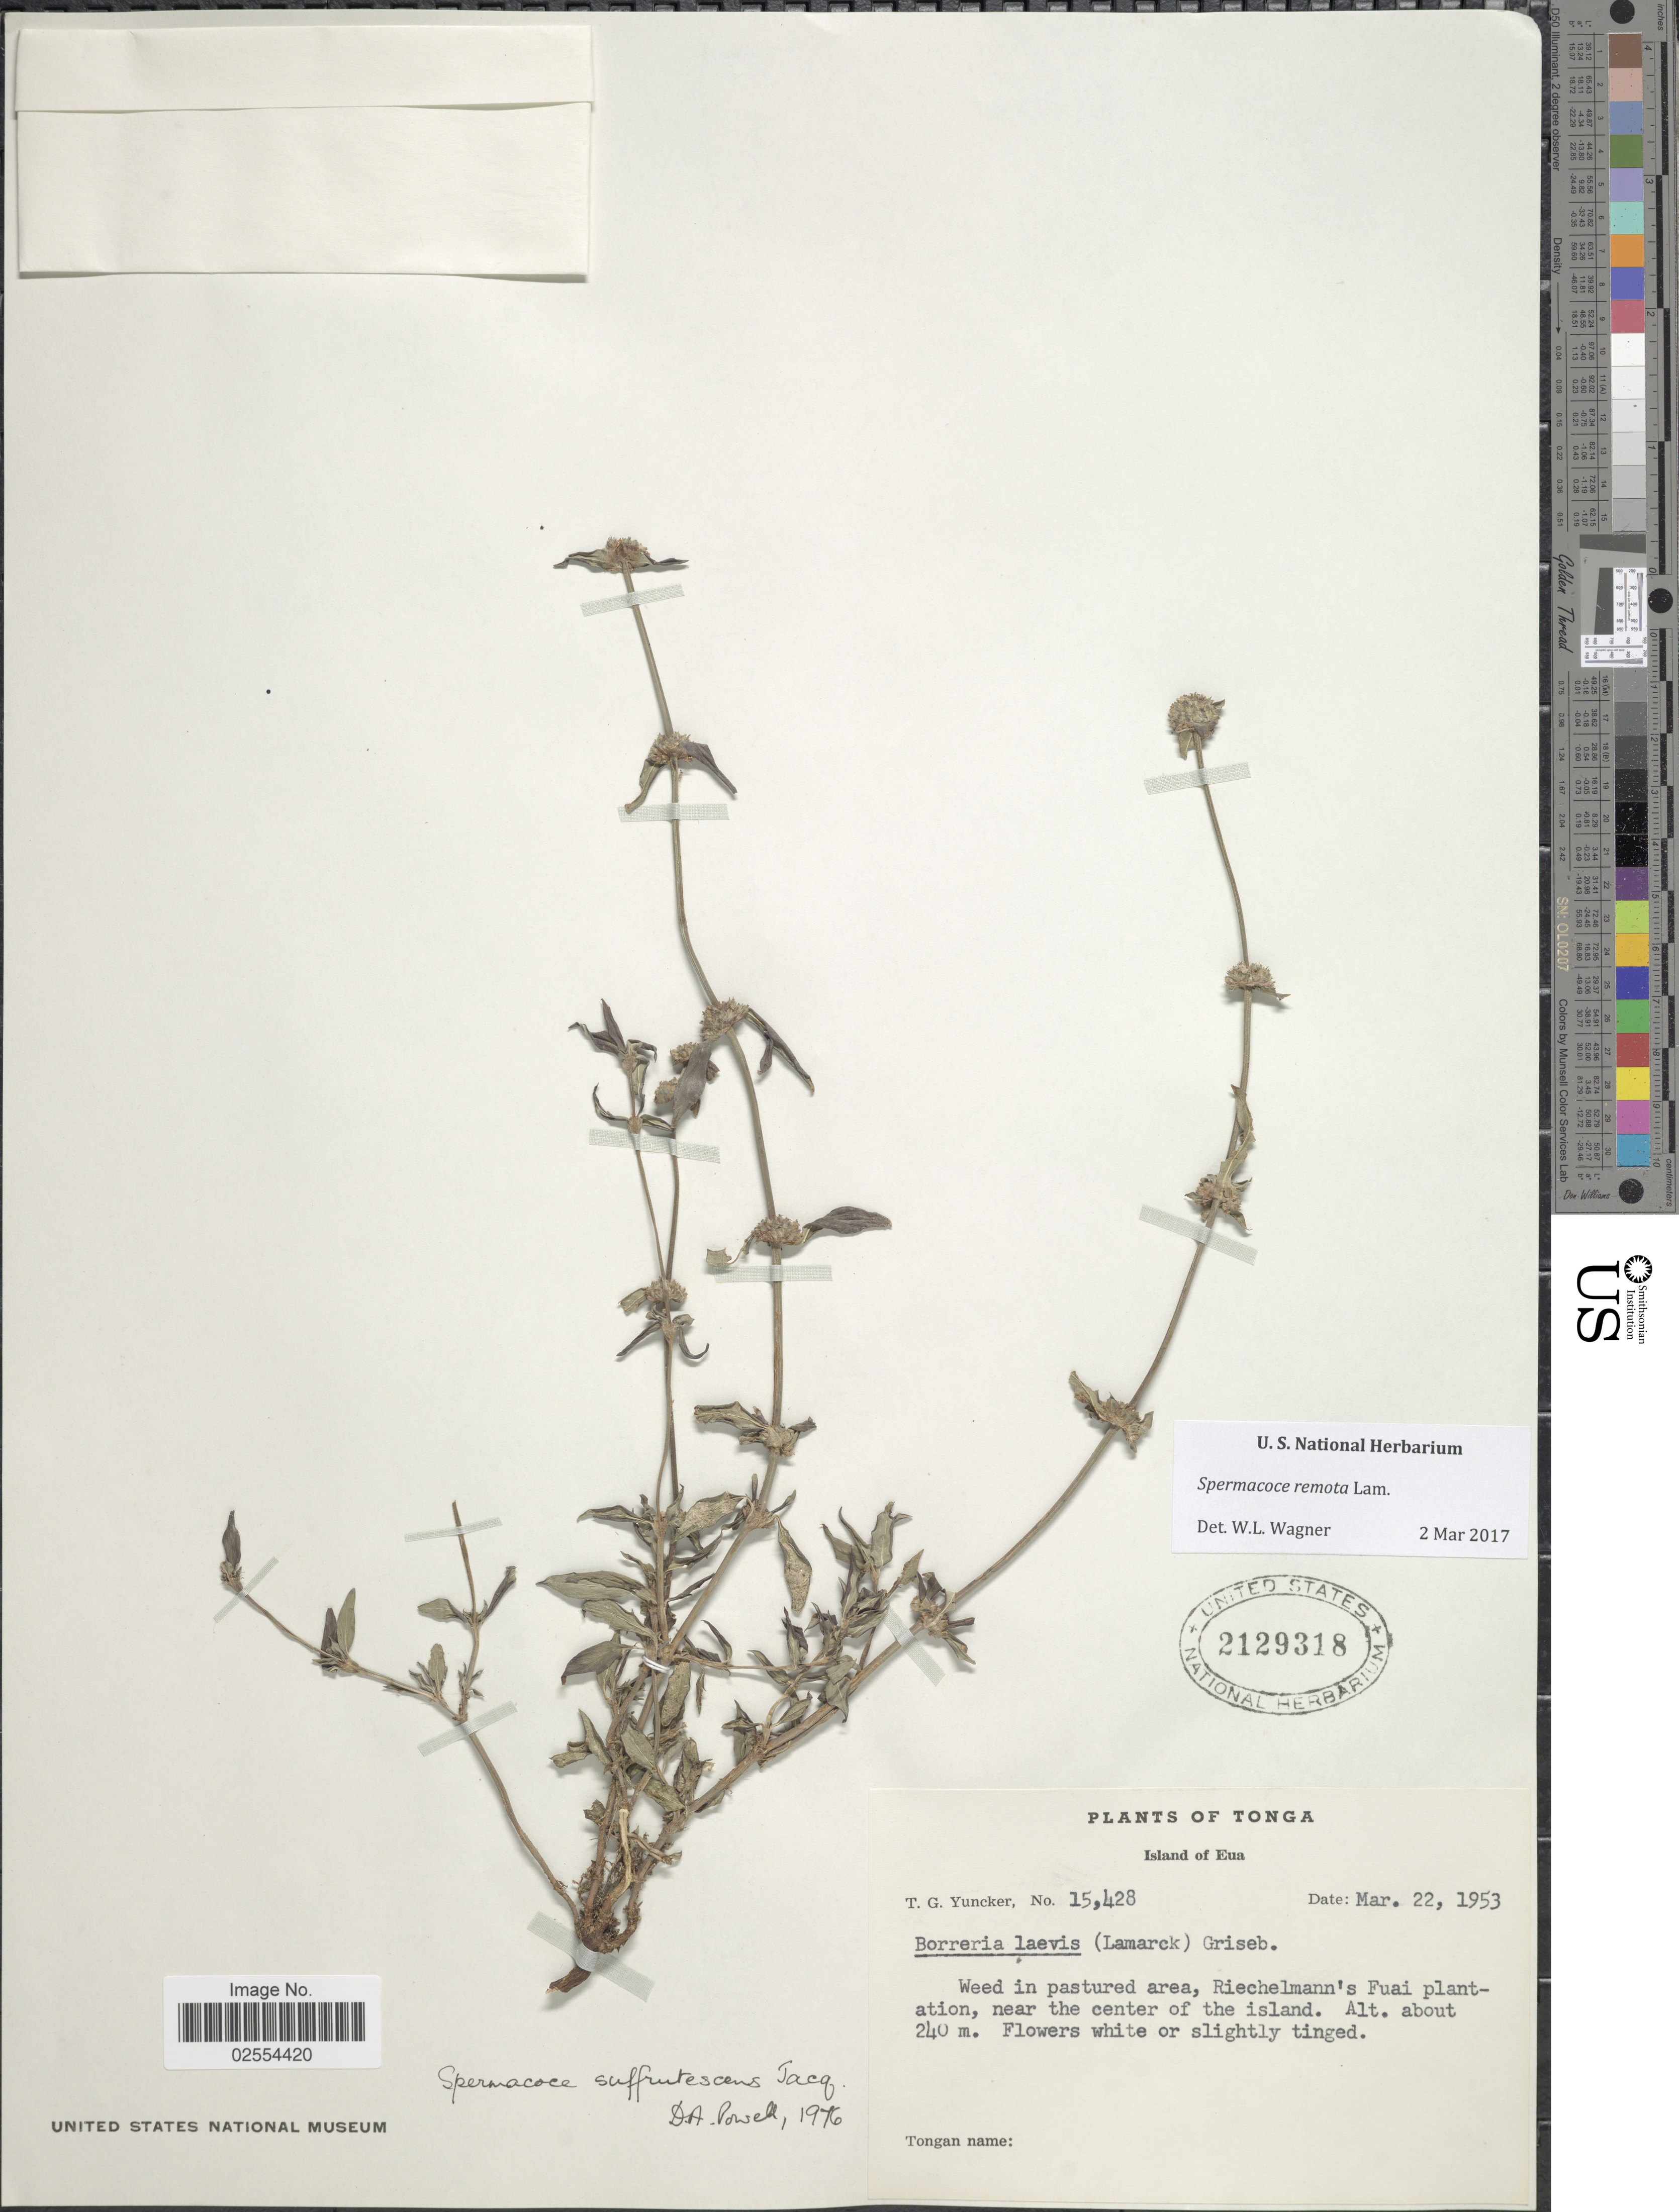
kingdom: Plantae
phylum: Tracheophyta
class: Magnoliopsida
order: Gentianales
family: Rubiaceae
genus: Spermacoce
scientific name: Spermacoce remota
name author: Lam.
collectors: T. G. Yuncker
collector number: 15428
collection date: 1953-03-22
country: Tonga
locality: Island of Eua, Weed in pastured area, Riechelmann's Fuai plantation, near the center of the island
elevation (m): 240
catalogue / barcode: US 2129318